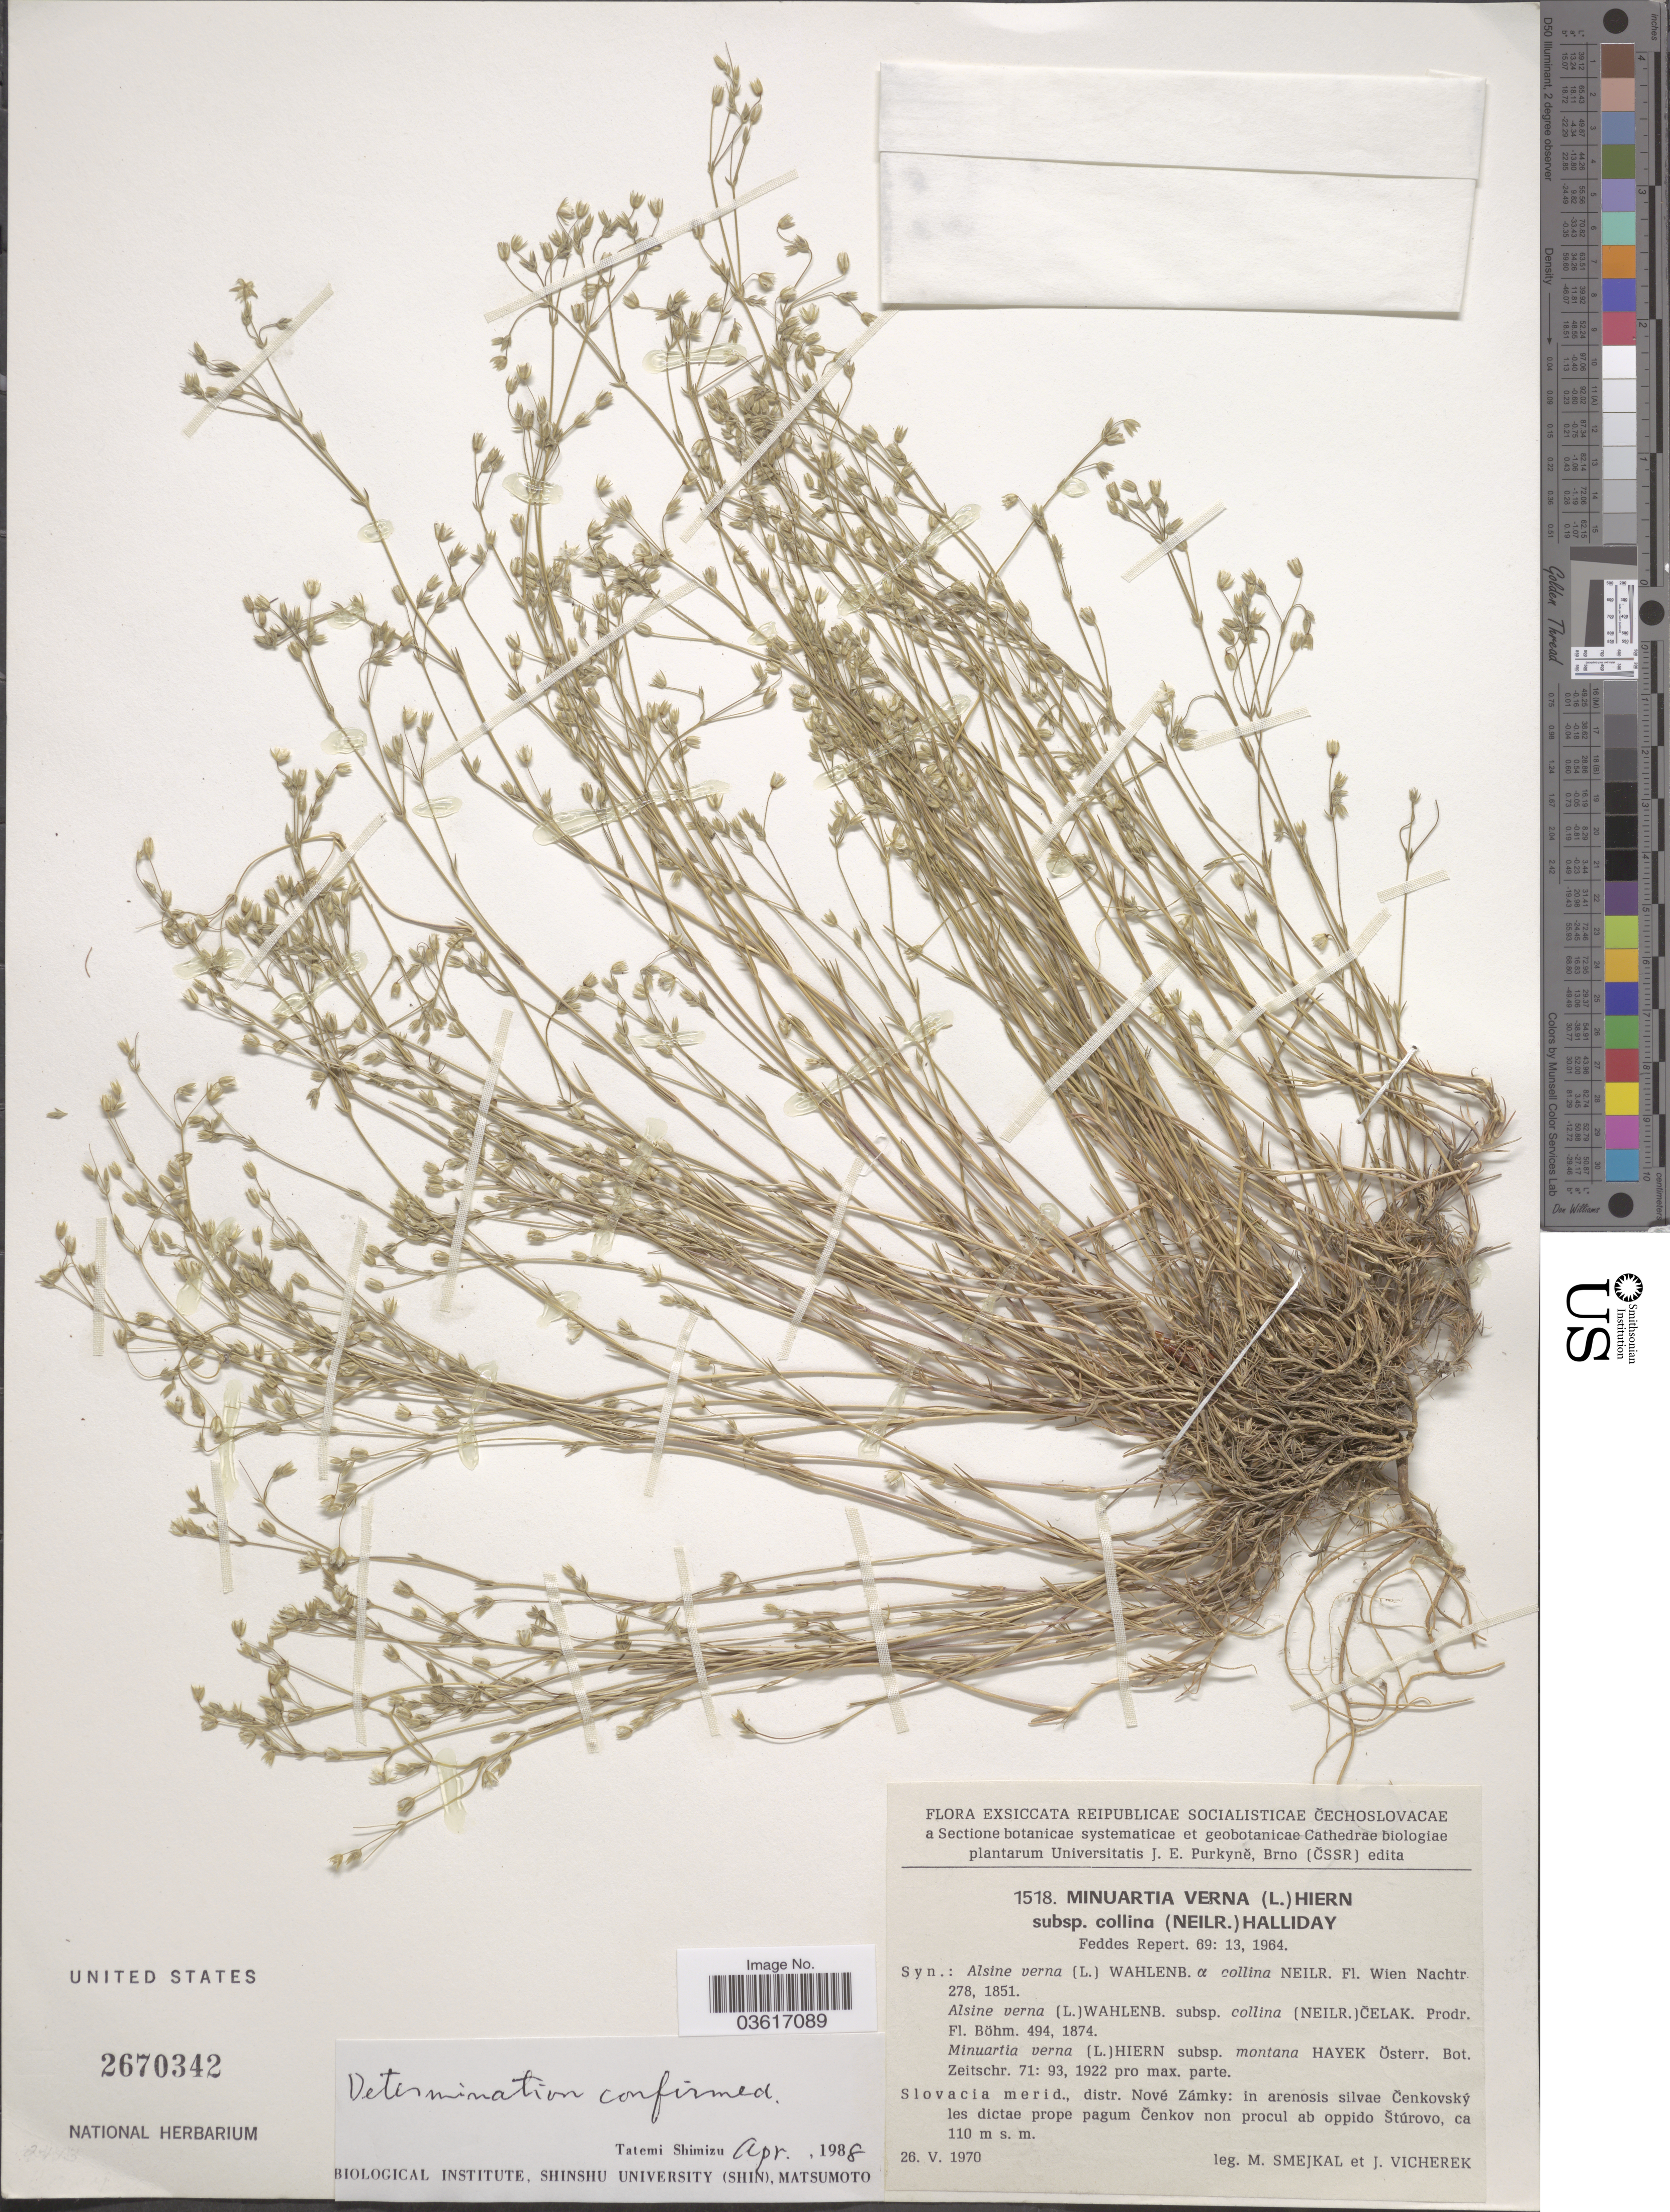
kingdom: Plantae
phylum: Tracheophyta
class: Magnoliopsida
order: Caryophyllales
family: Caryophyllaceae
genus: Minuartia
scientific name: Minuartia verna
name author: (L.) Hiern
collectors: Smejkal, M. & Vicherek, J.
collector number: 1518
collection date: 1970-05-26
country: Slovakia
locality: Slovacia merid., distr. Nové Zámky: in arenosis silvae Cenkovský les dictae prope pagum Cenkov non procul ab oppido Stúrovo.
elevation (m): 110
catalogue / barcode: US 2670342